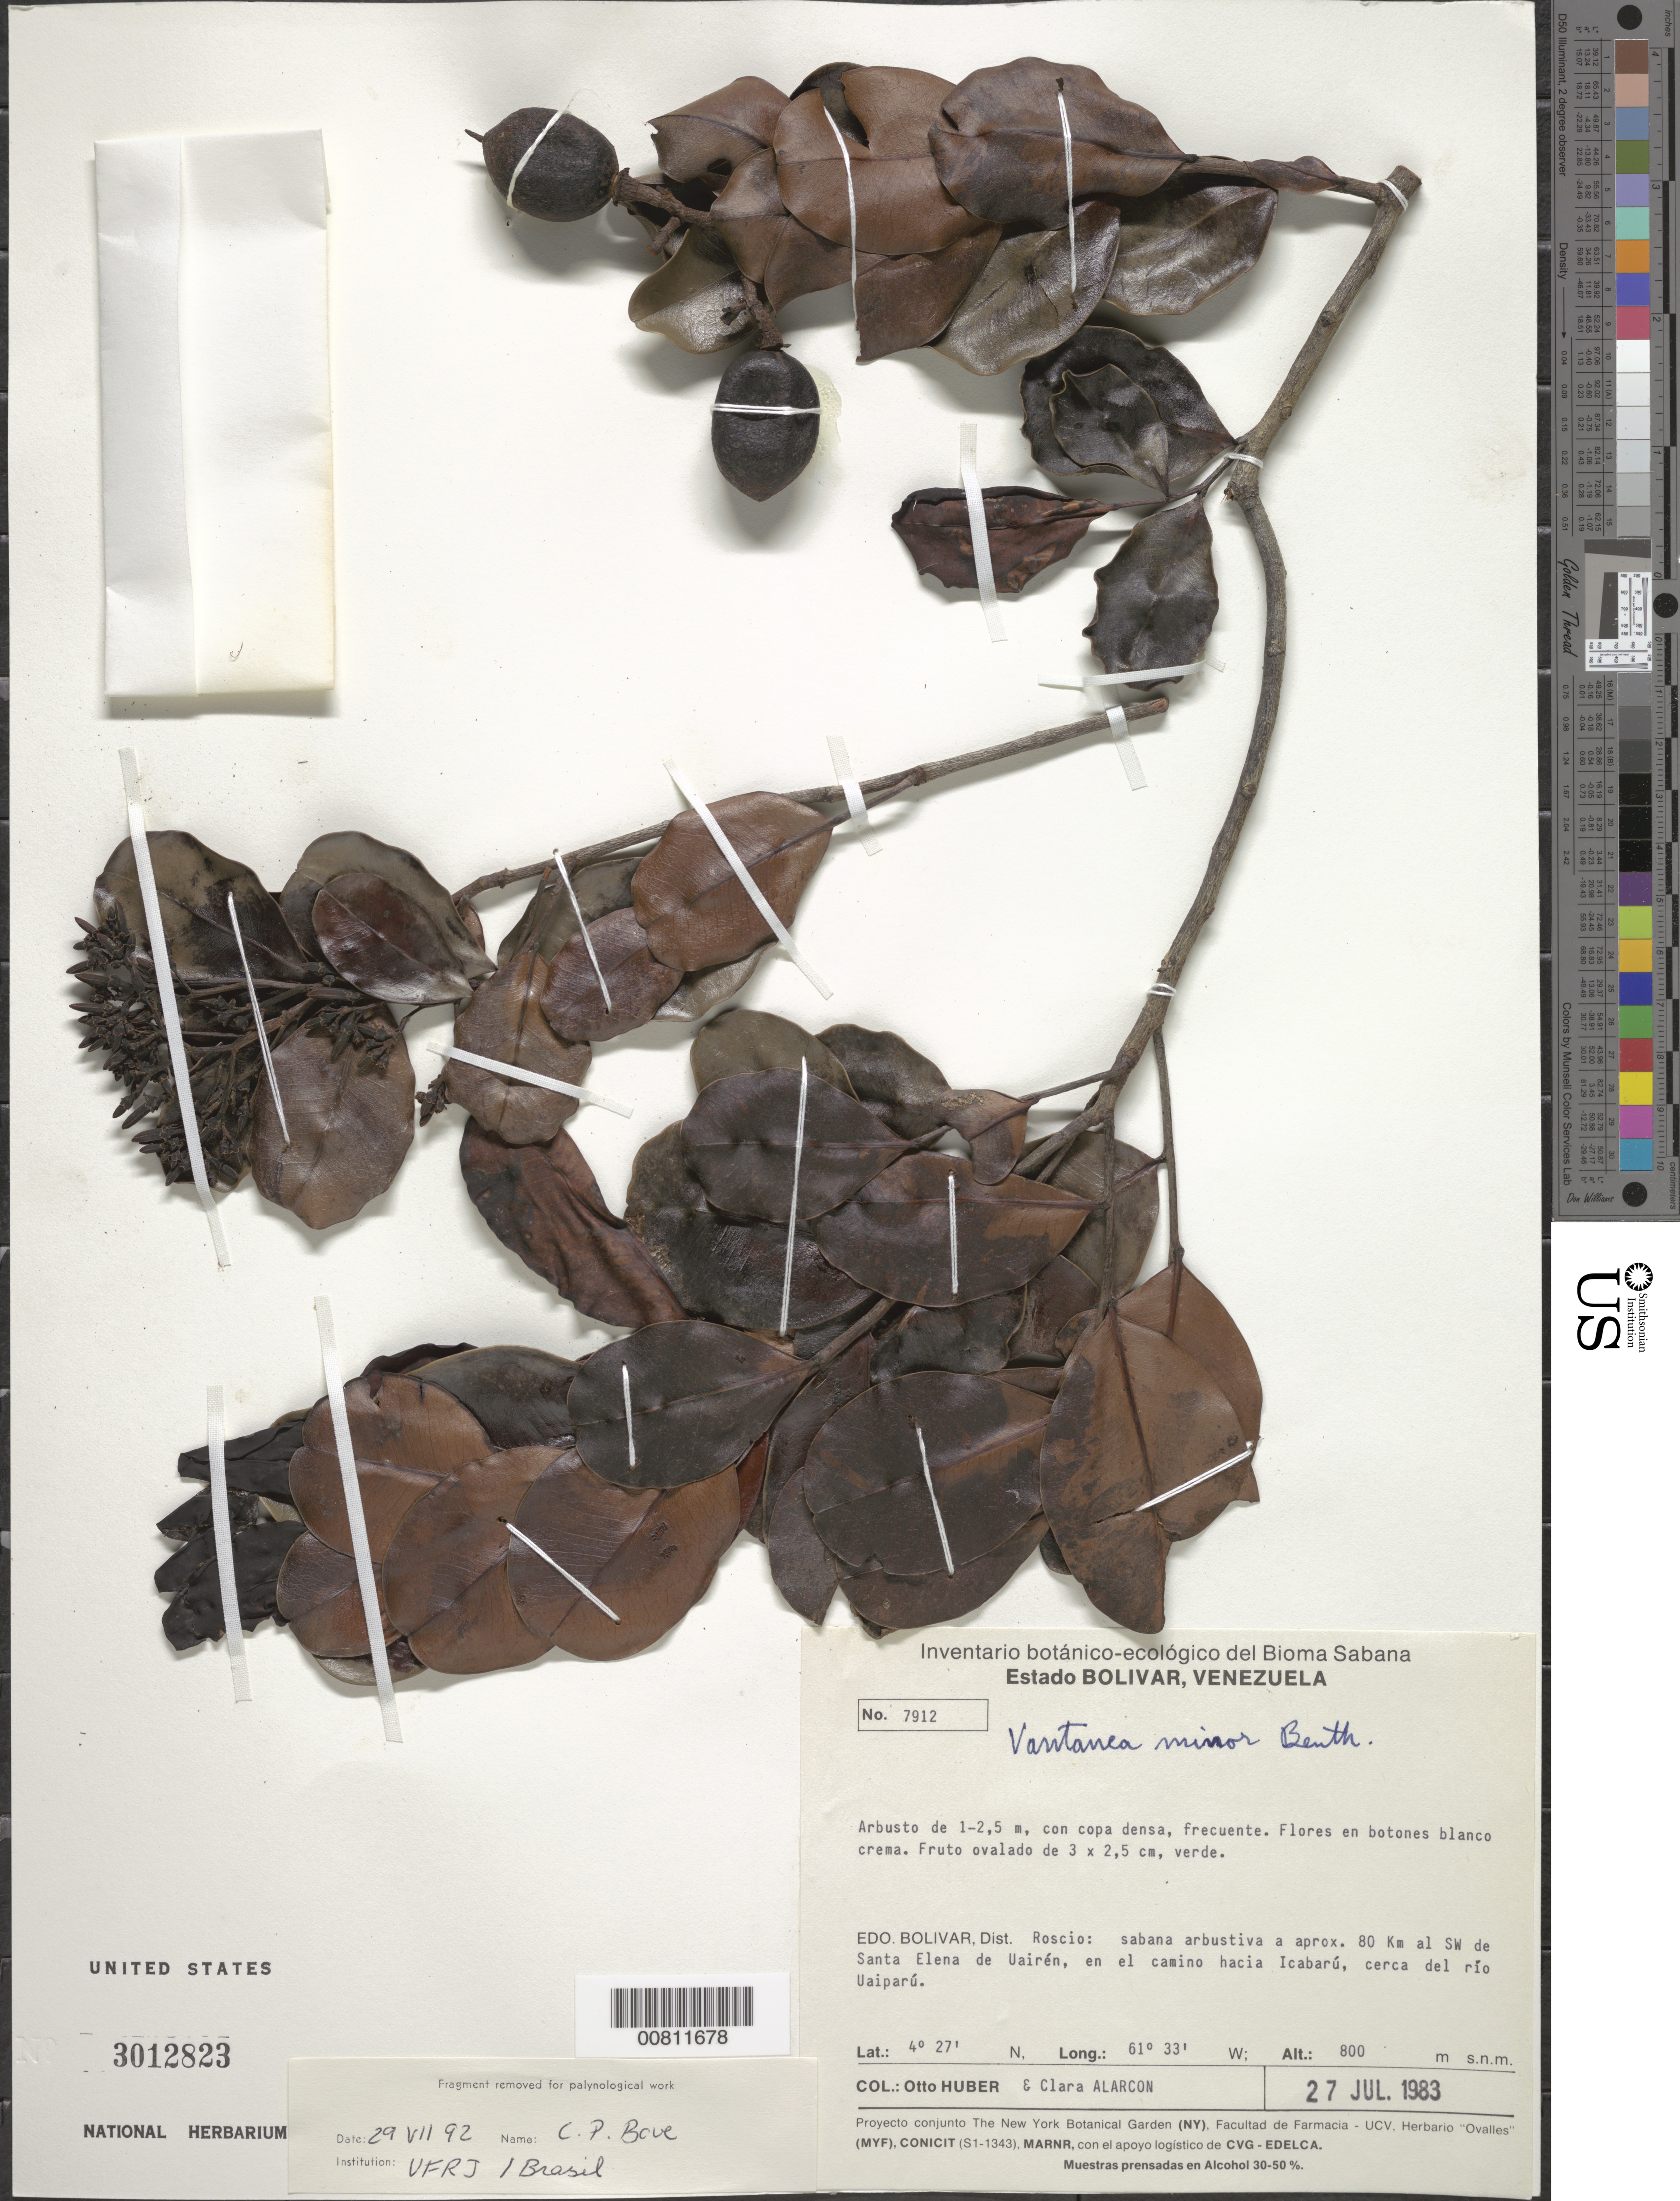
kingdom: Plantae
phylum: Tracheophyta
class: Magnoliopsida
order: Malpighiales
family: Humiriaceae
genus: Vantanea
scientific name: Vantanea minor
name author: Benth.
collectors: O. Huber & C. Alarcon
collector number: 7912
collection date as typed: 27-Jul-83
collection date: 1983-07-27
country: Venezuela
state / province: Bolívar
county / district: Roscio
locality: Santa Elena de Uairén, SW de; en el camino hacia Icabarú, cerca del Río Uaiparú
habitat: Sabana arbustiva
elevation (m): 800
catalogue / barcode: US 3012823